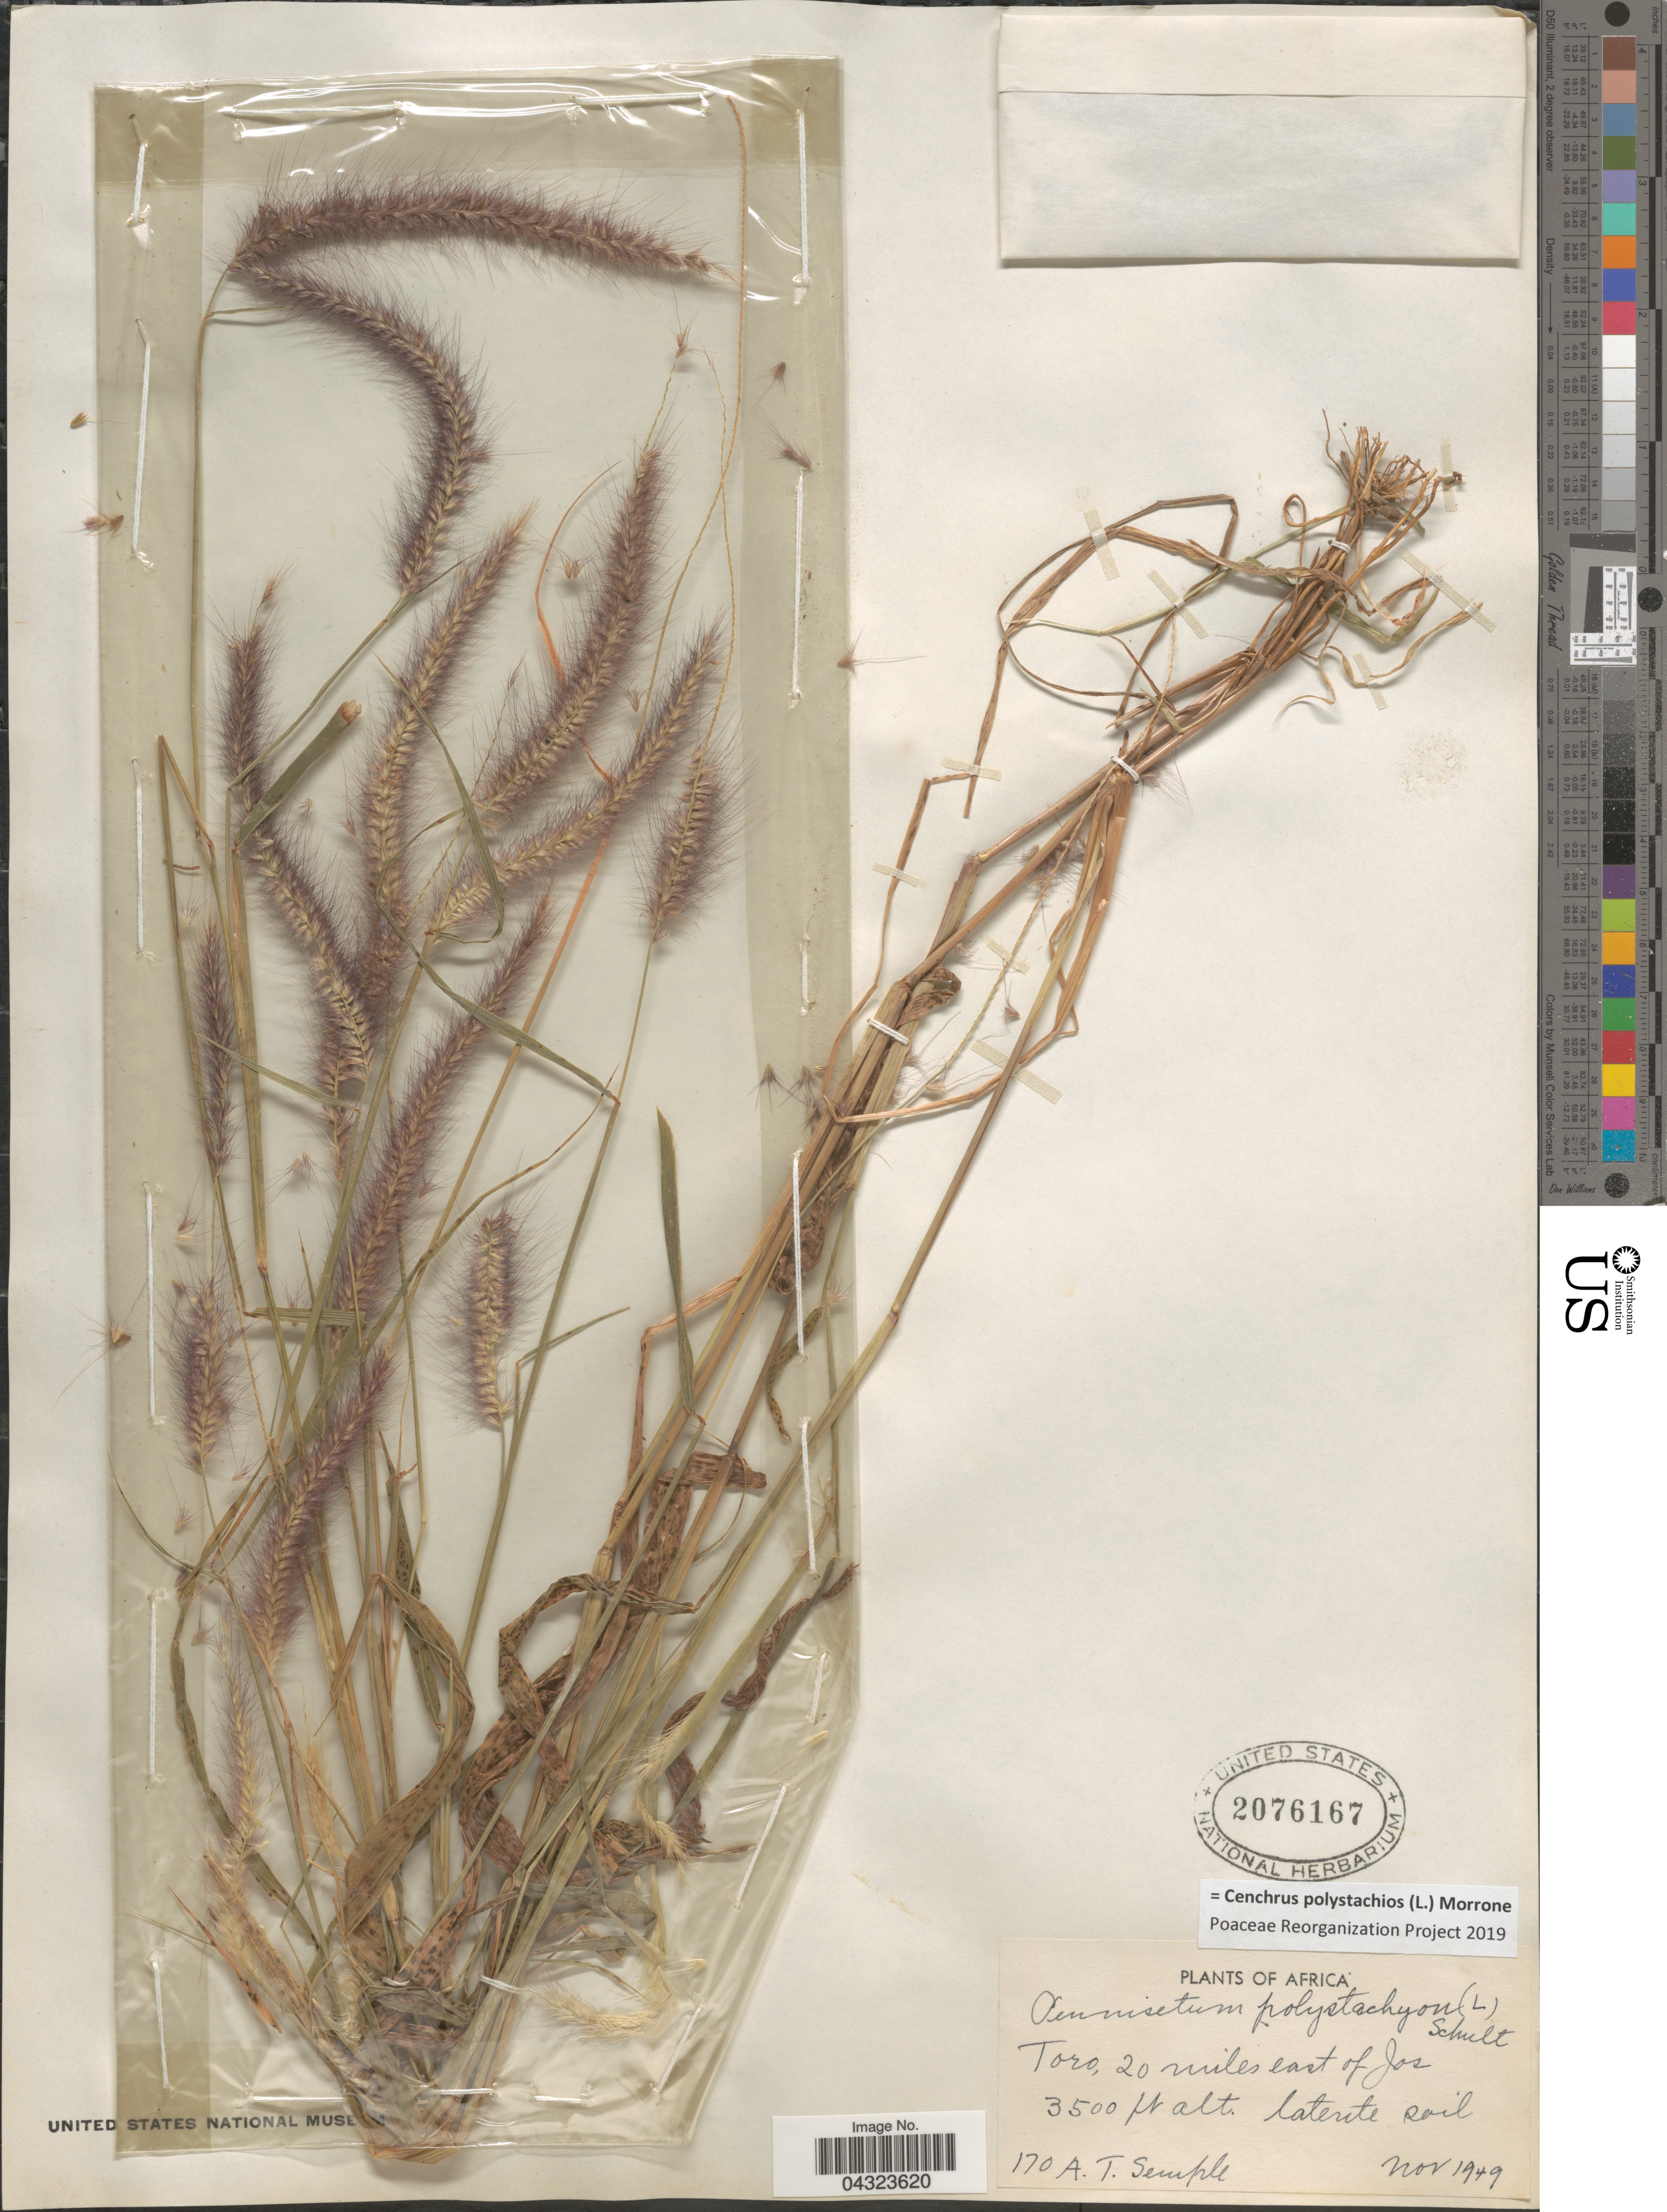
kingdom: Plantae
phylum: Tracheophyta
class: Liliopsida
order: Poales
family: Poaceae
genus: Cenchrus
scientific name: Cenchrus polystachios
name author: (L.) Morrone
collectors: A. Semple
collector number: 170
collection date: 1949-11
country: Nigeria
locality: Africa. Toro, 20 miles east of Jos.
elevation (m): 1067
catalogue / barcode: US 2076167